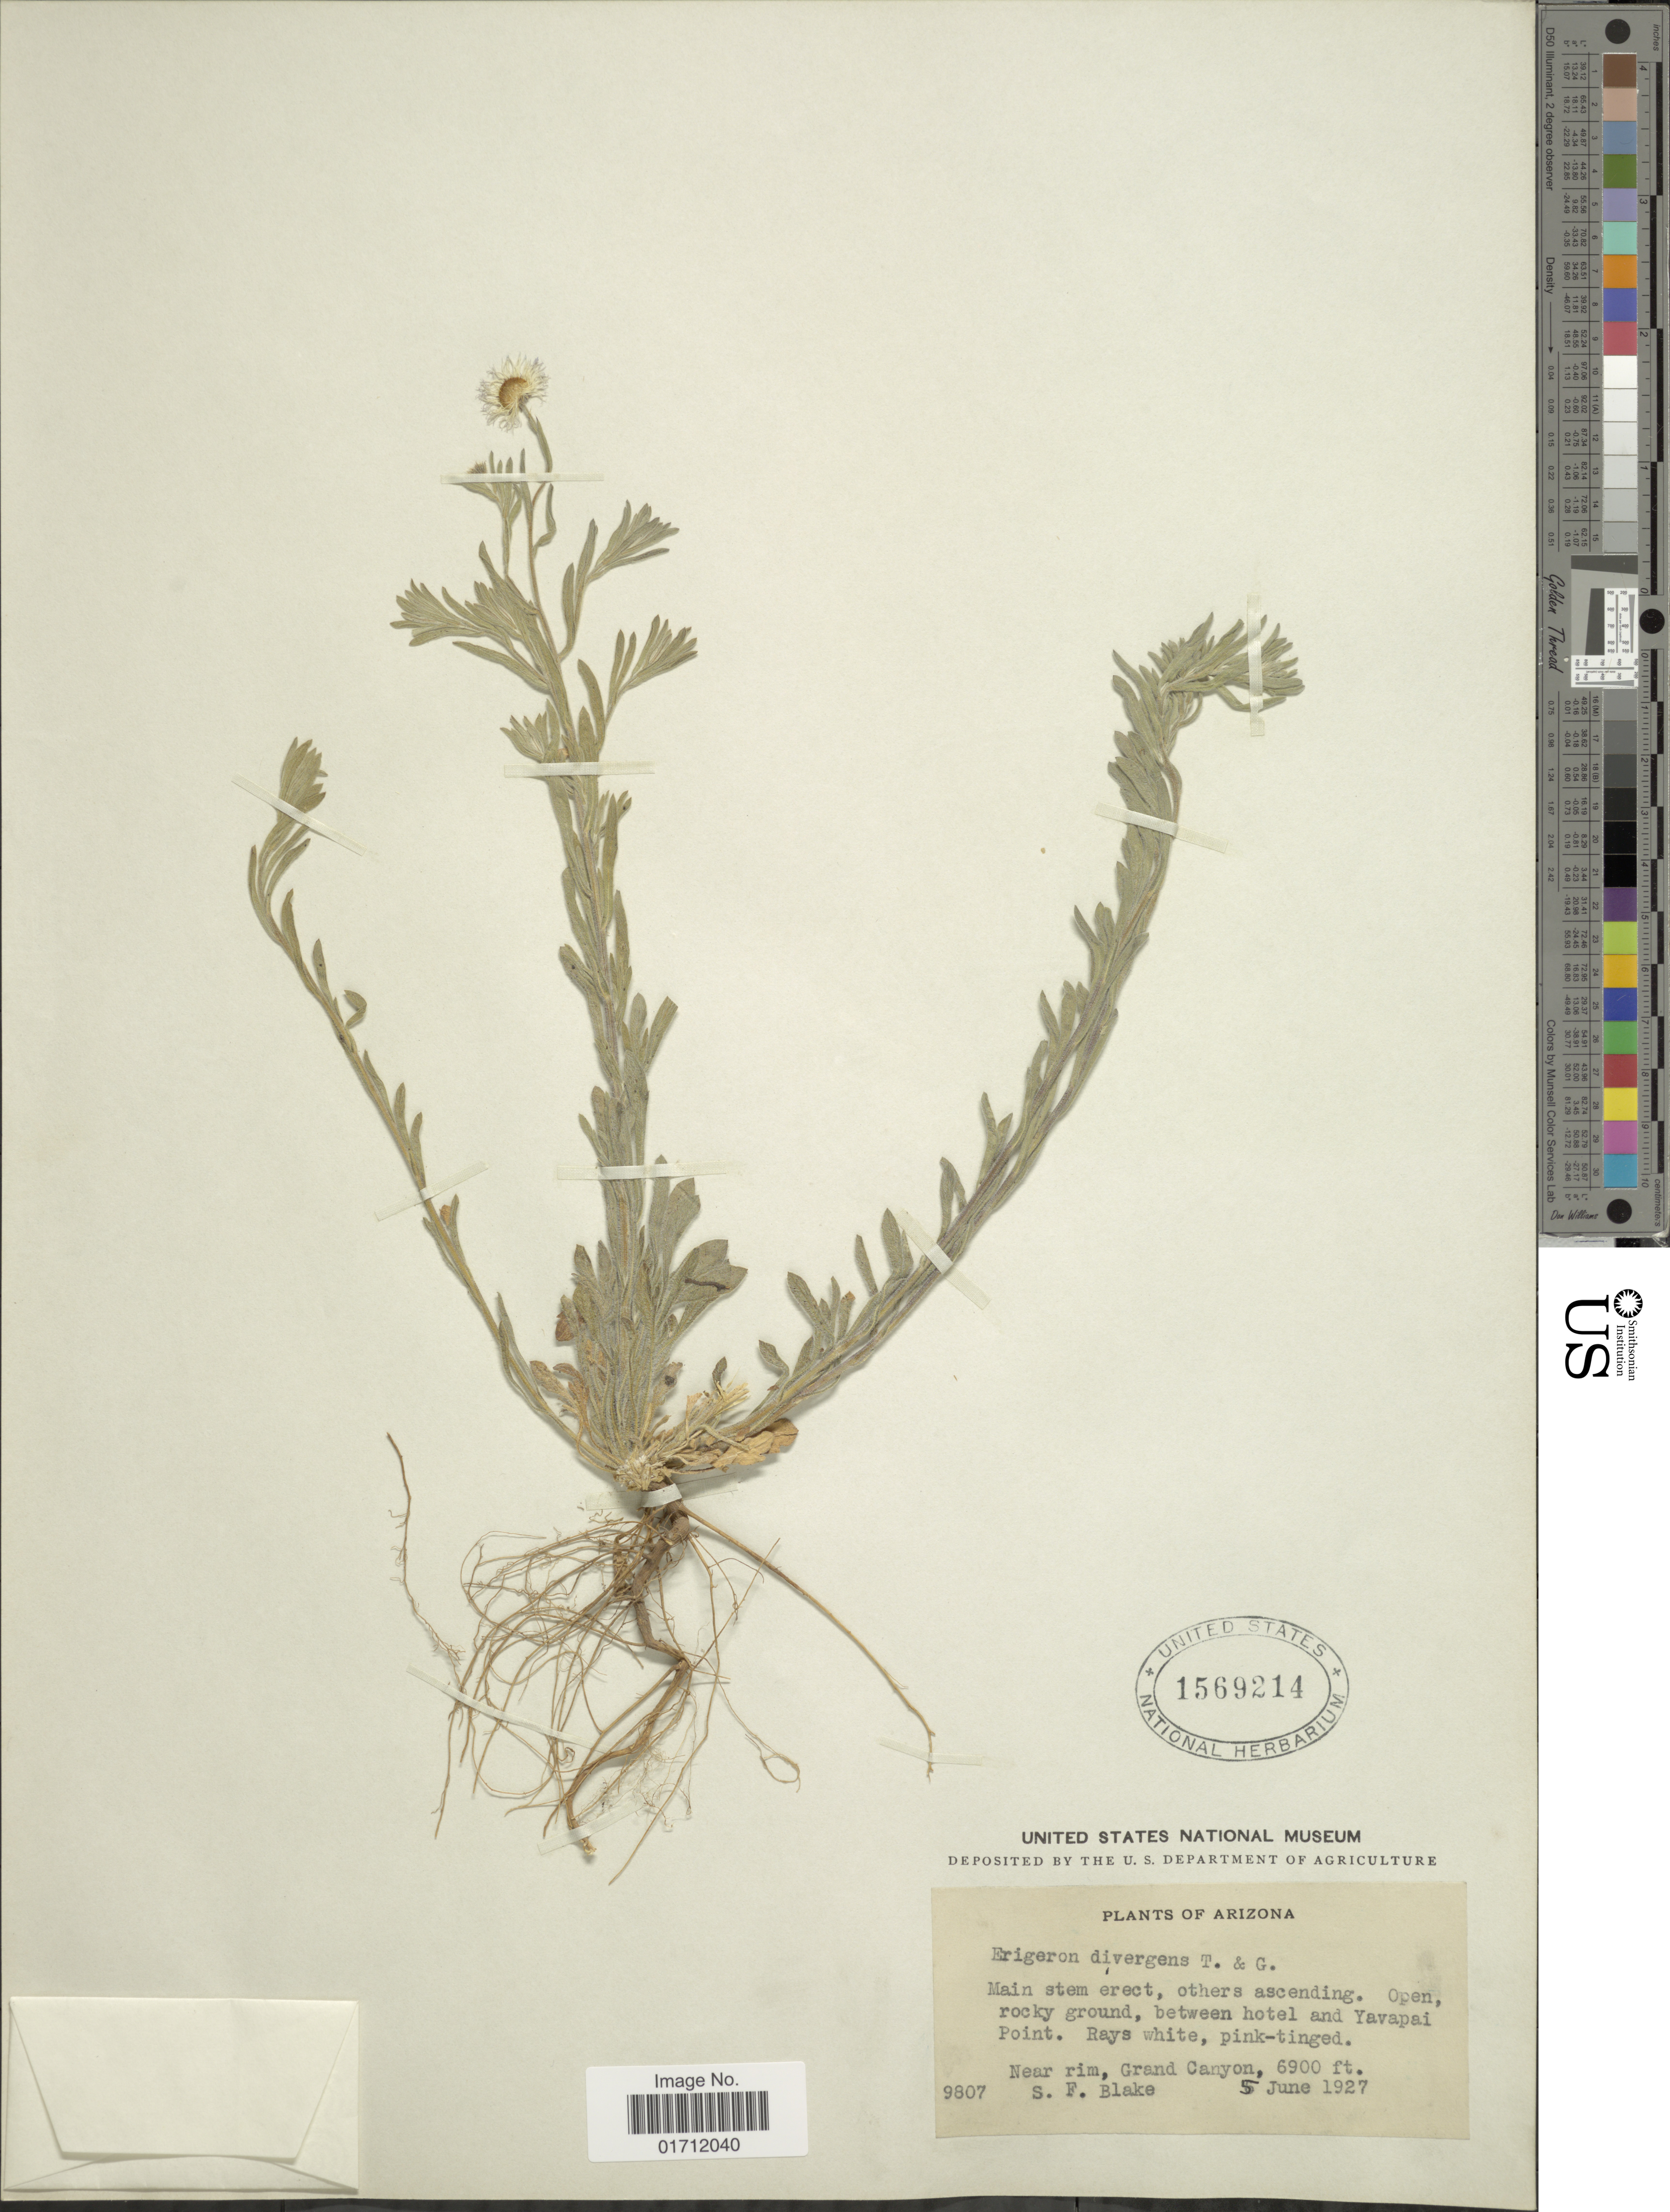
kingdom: Plantae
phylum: Tracheophyta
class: Magnoliopsida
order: Asterales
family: Asteraceae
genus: Erigeron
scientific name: Erigeron divergens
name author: Torr. & A. Gray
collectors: S. Blake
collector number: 9807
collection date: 1927-06-05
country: United States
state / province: Arizona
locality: Between hotel and Yavapai Point, Near rim, Grand Canyon.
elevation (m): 2103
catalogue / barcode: US 1569214